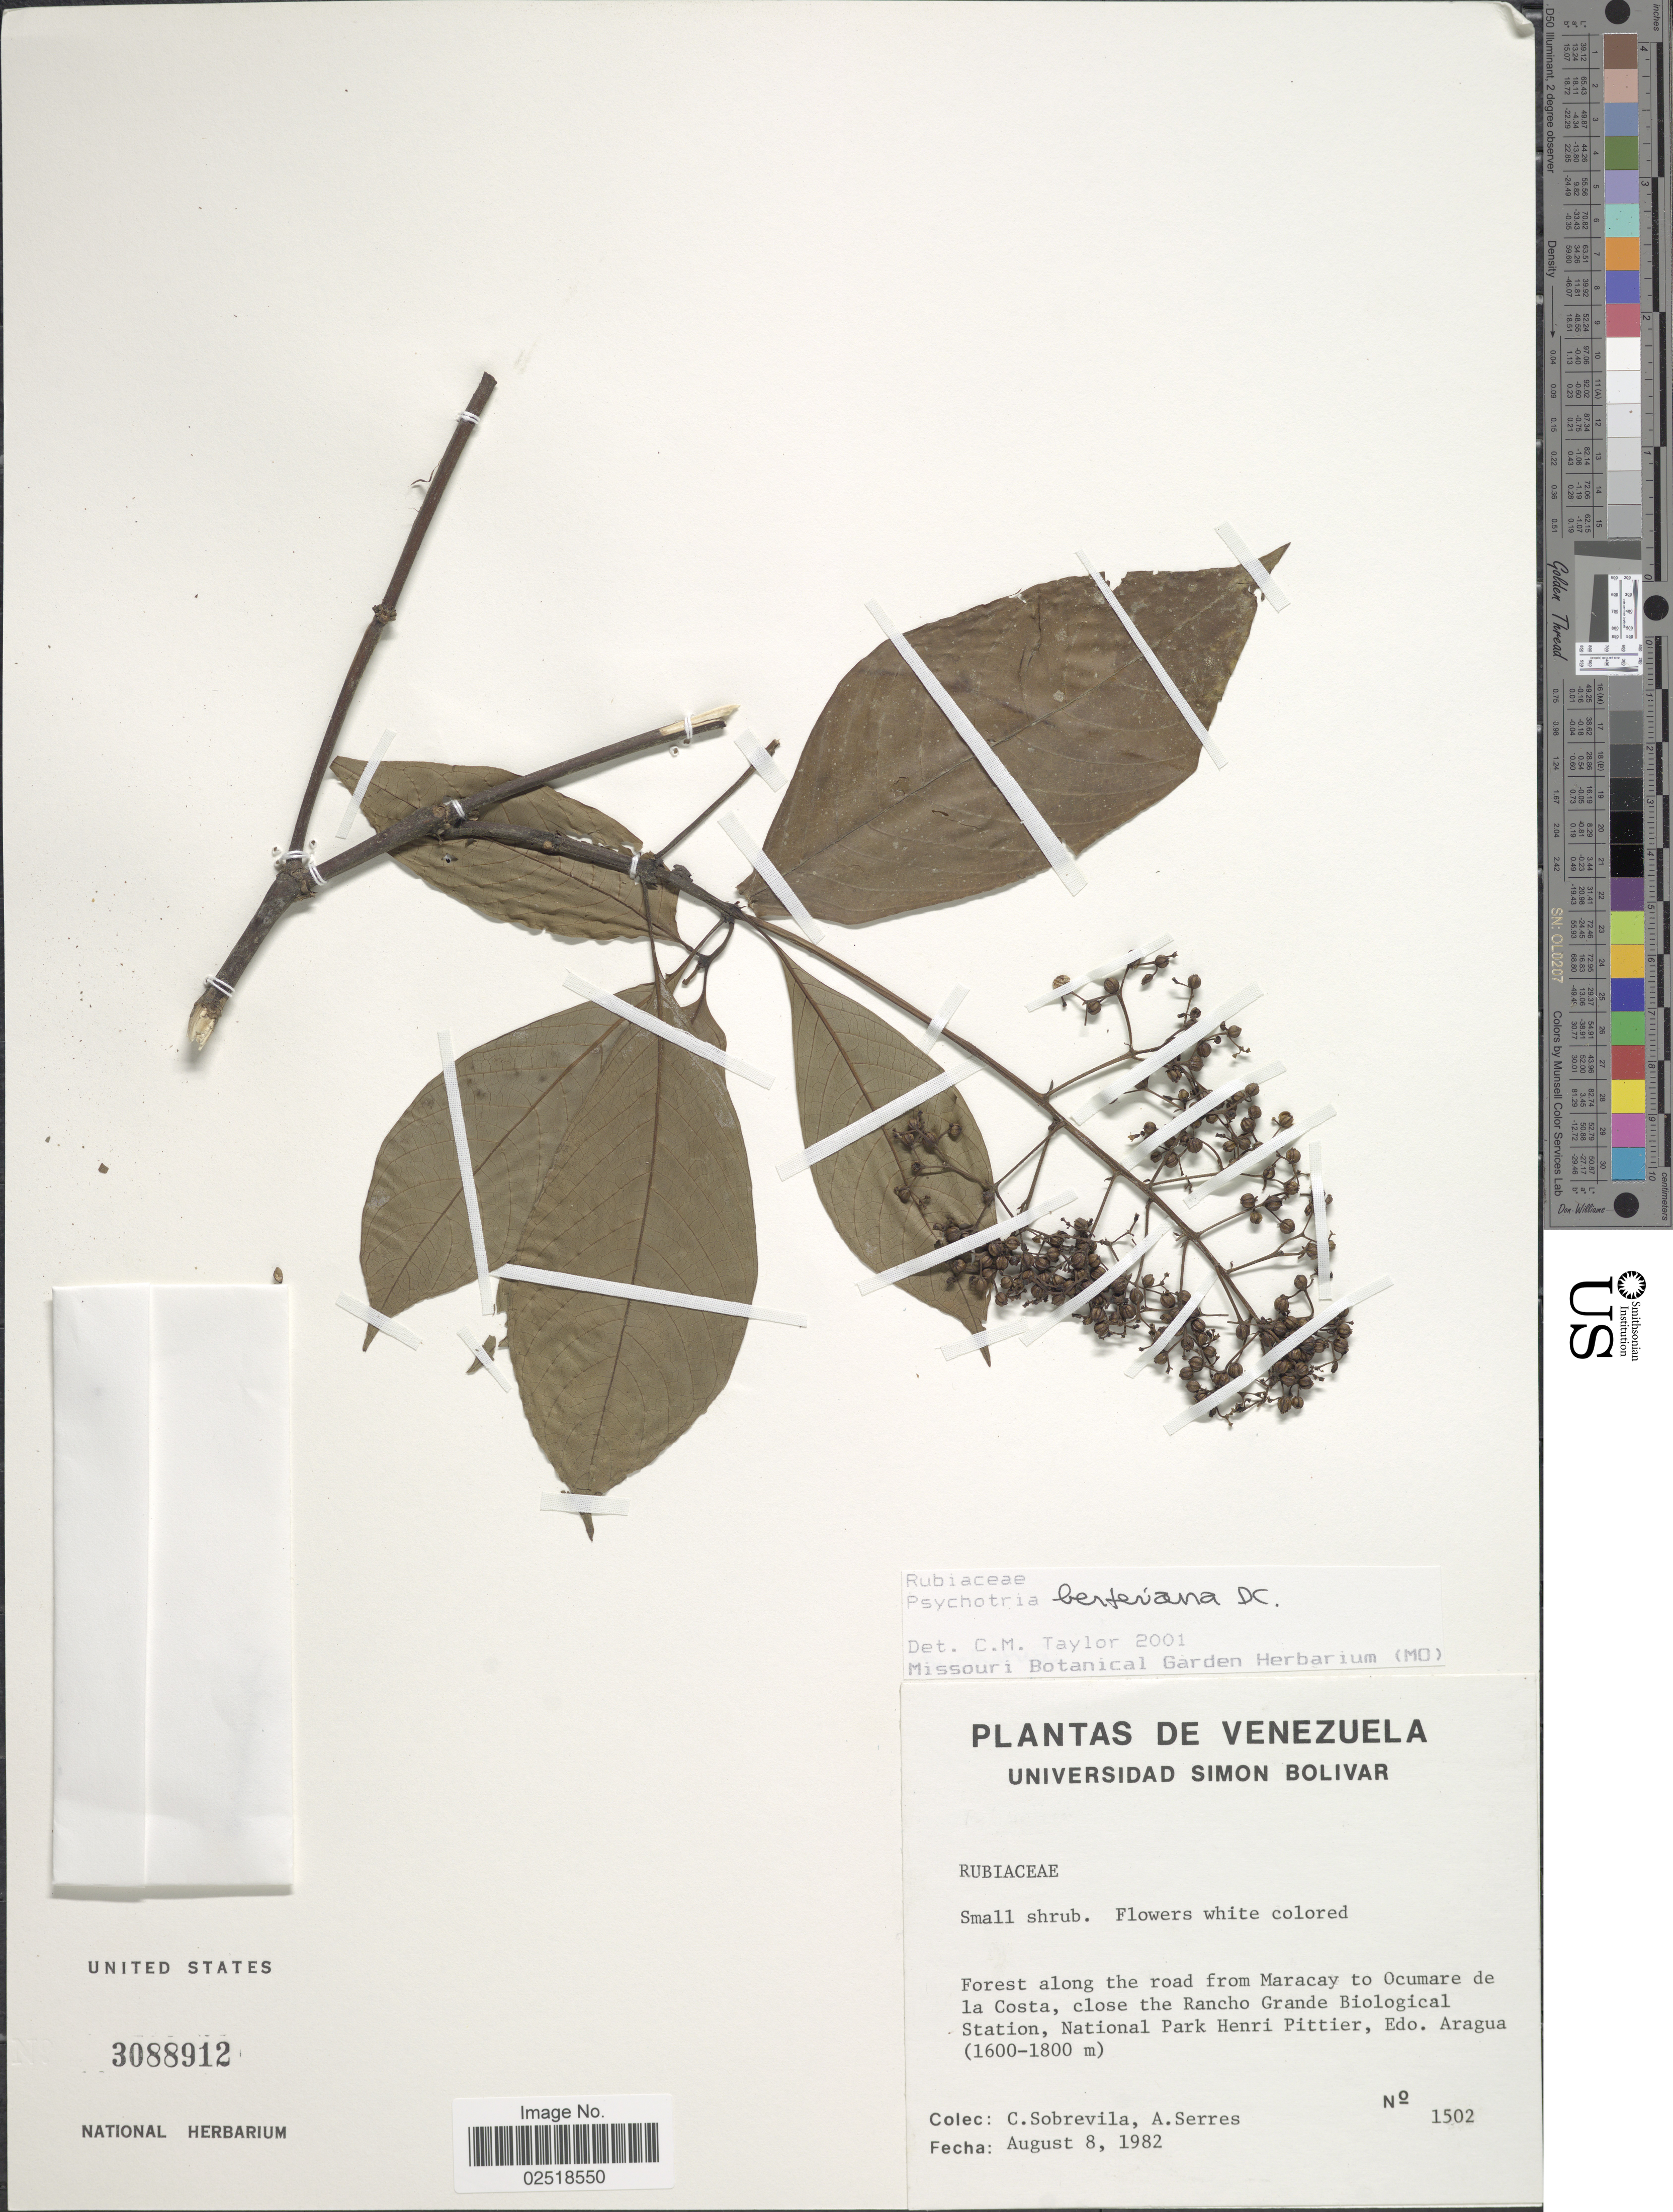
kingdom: Plantae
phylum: Tracheophyta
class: Magnoliopsida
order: Gentianales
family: Rubiaceae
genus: Psychotria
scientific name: Psychotria berteroana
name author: DC.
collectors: C. Sobrevila & A. Serres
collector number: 1502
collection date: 1982-08-08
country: Venezuela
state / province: Aragua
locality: Forest along the road from Maracay to Ocumare de la Costa, close the Rancho Grande Biological Station, National Park Henri Pittier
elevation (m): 1600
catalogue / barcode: US 3088912